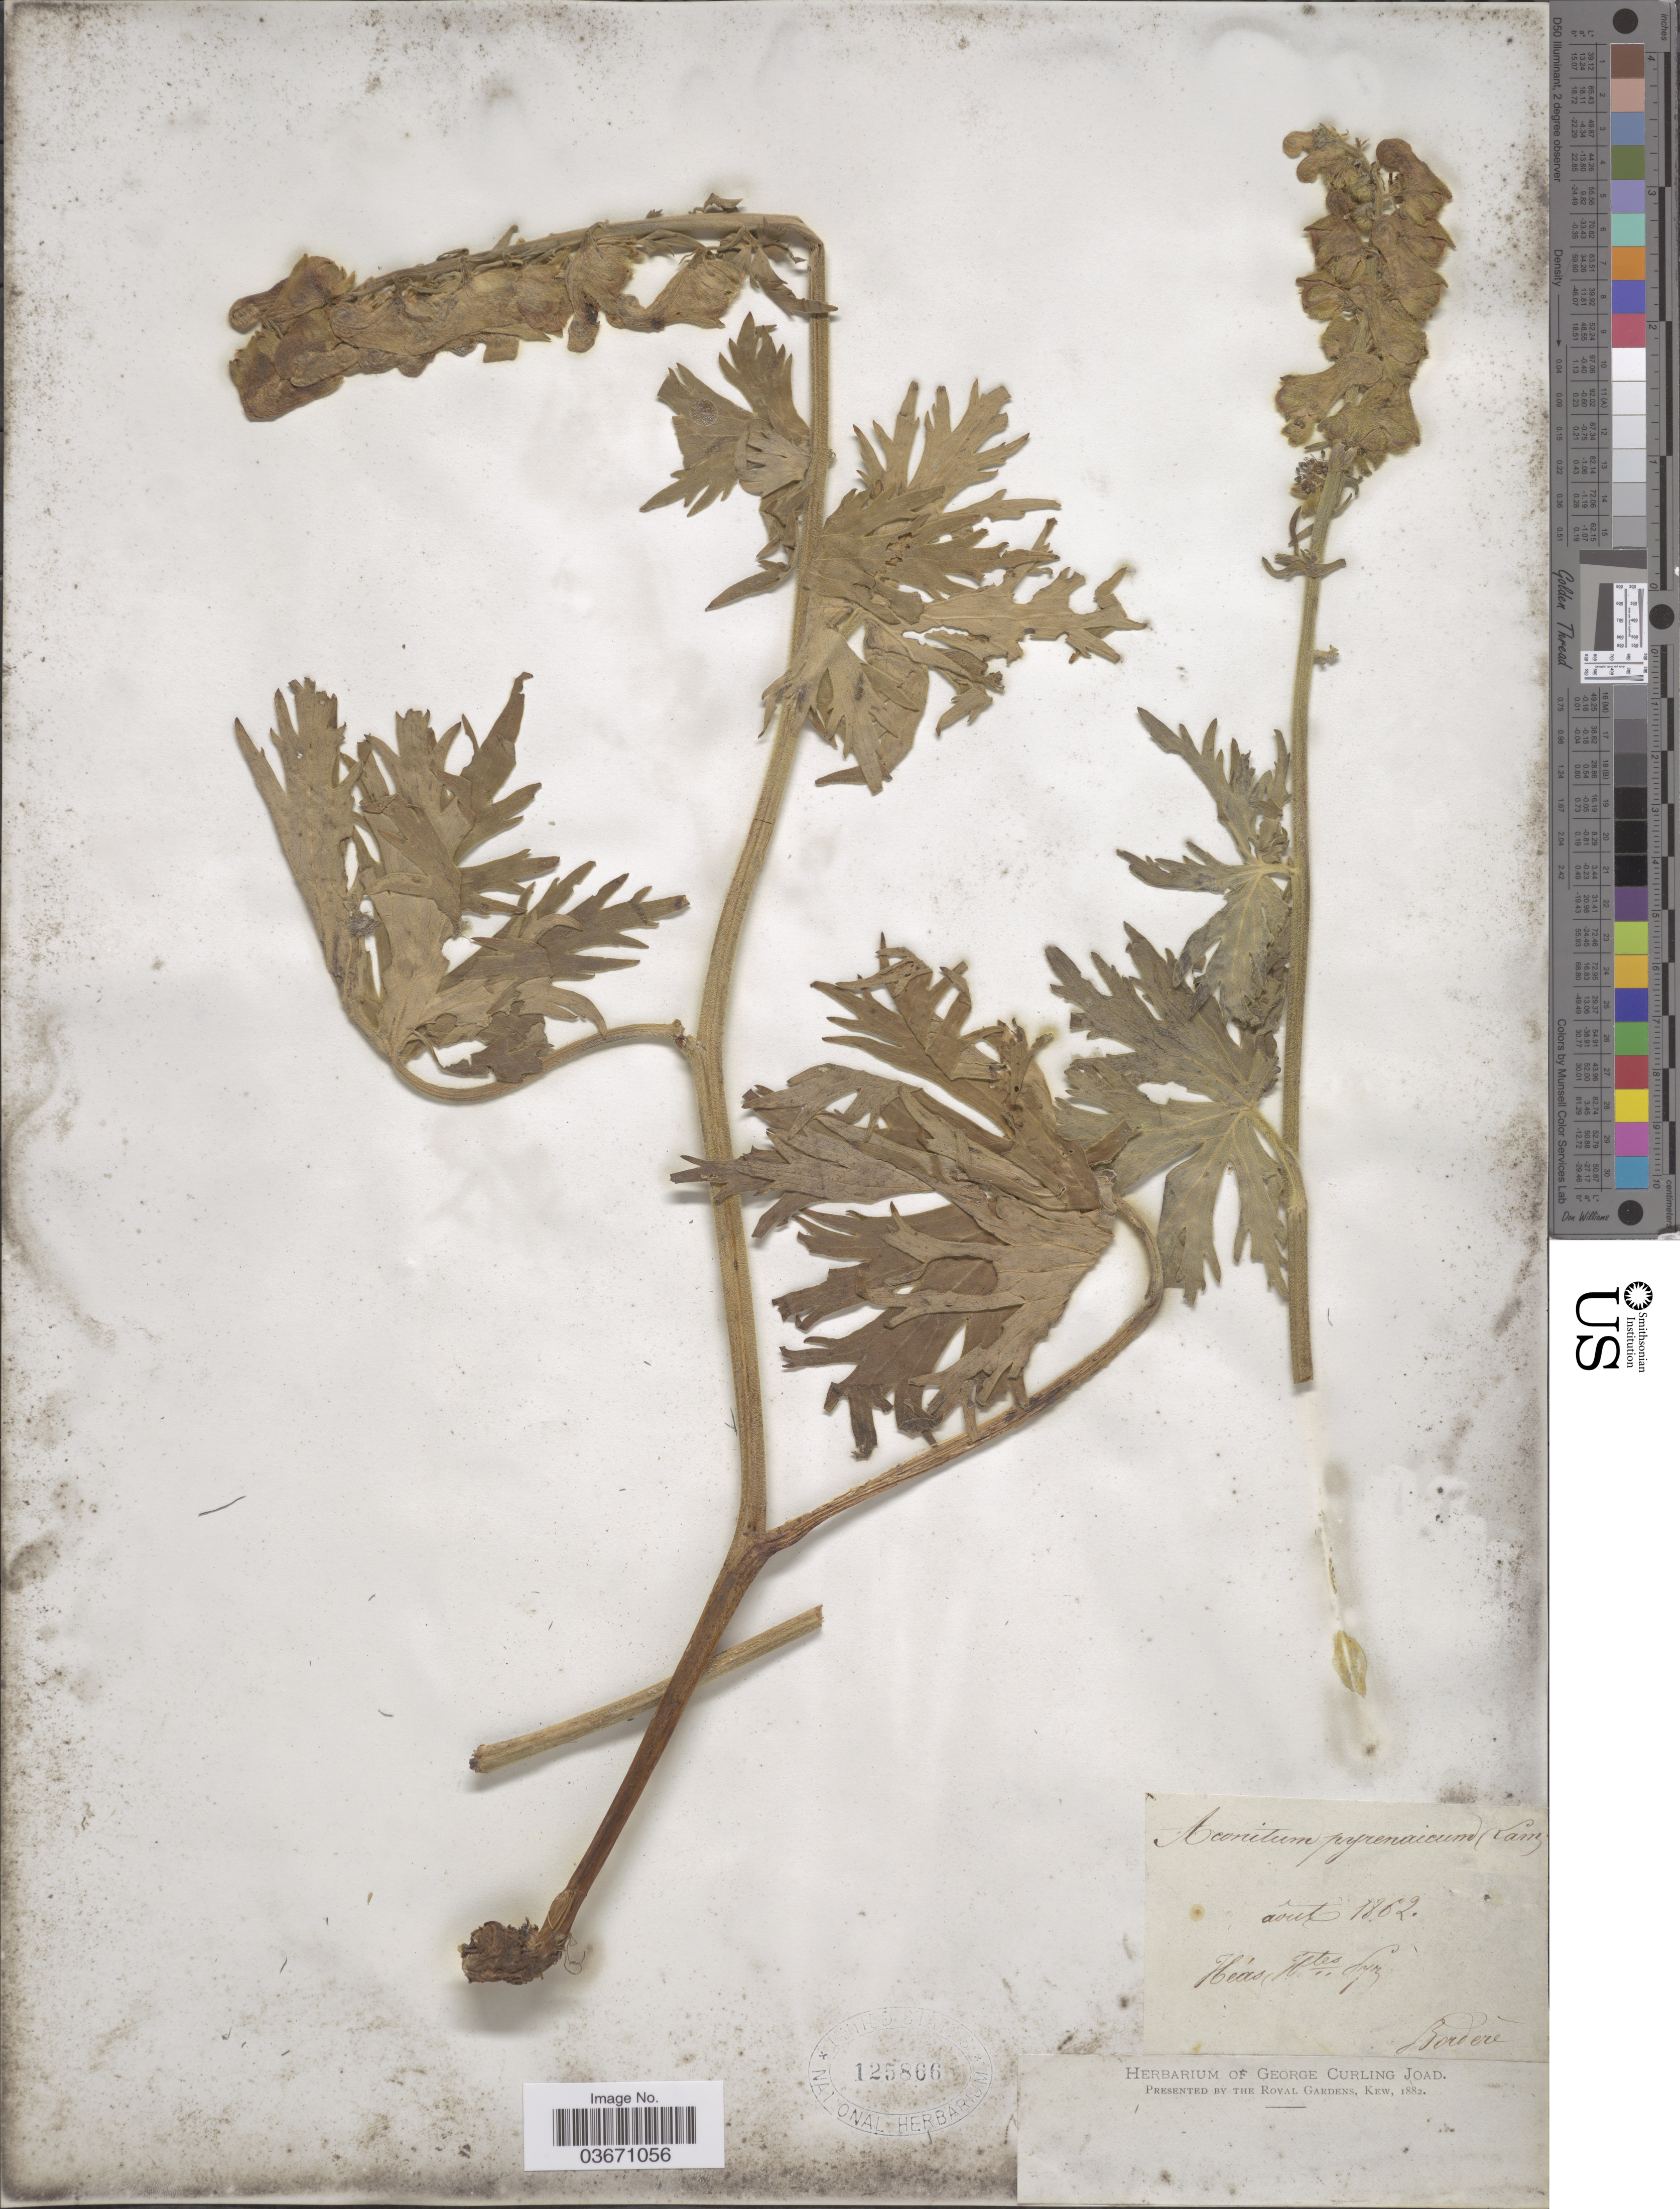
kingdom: Plantae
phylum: Tracheophyta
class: Magnoliopsida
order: Ranunculales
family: Ranunculaceae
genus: Aconitum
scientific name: Aconitum pyrenaicum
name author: L.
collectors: -. Bordère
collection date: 1862-08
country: France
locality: Heás Htes Pyr.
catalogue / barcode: US 125866